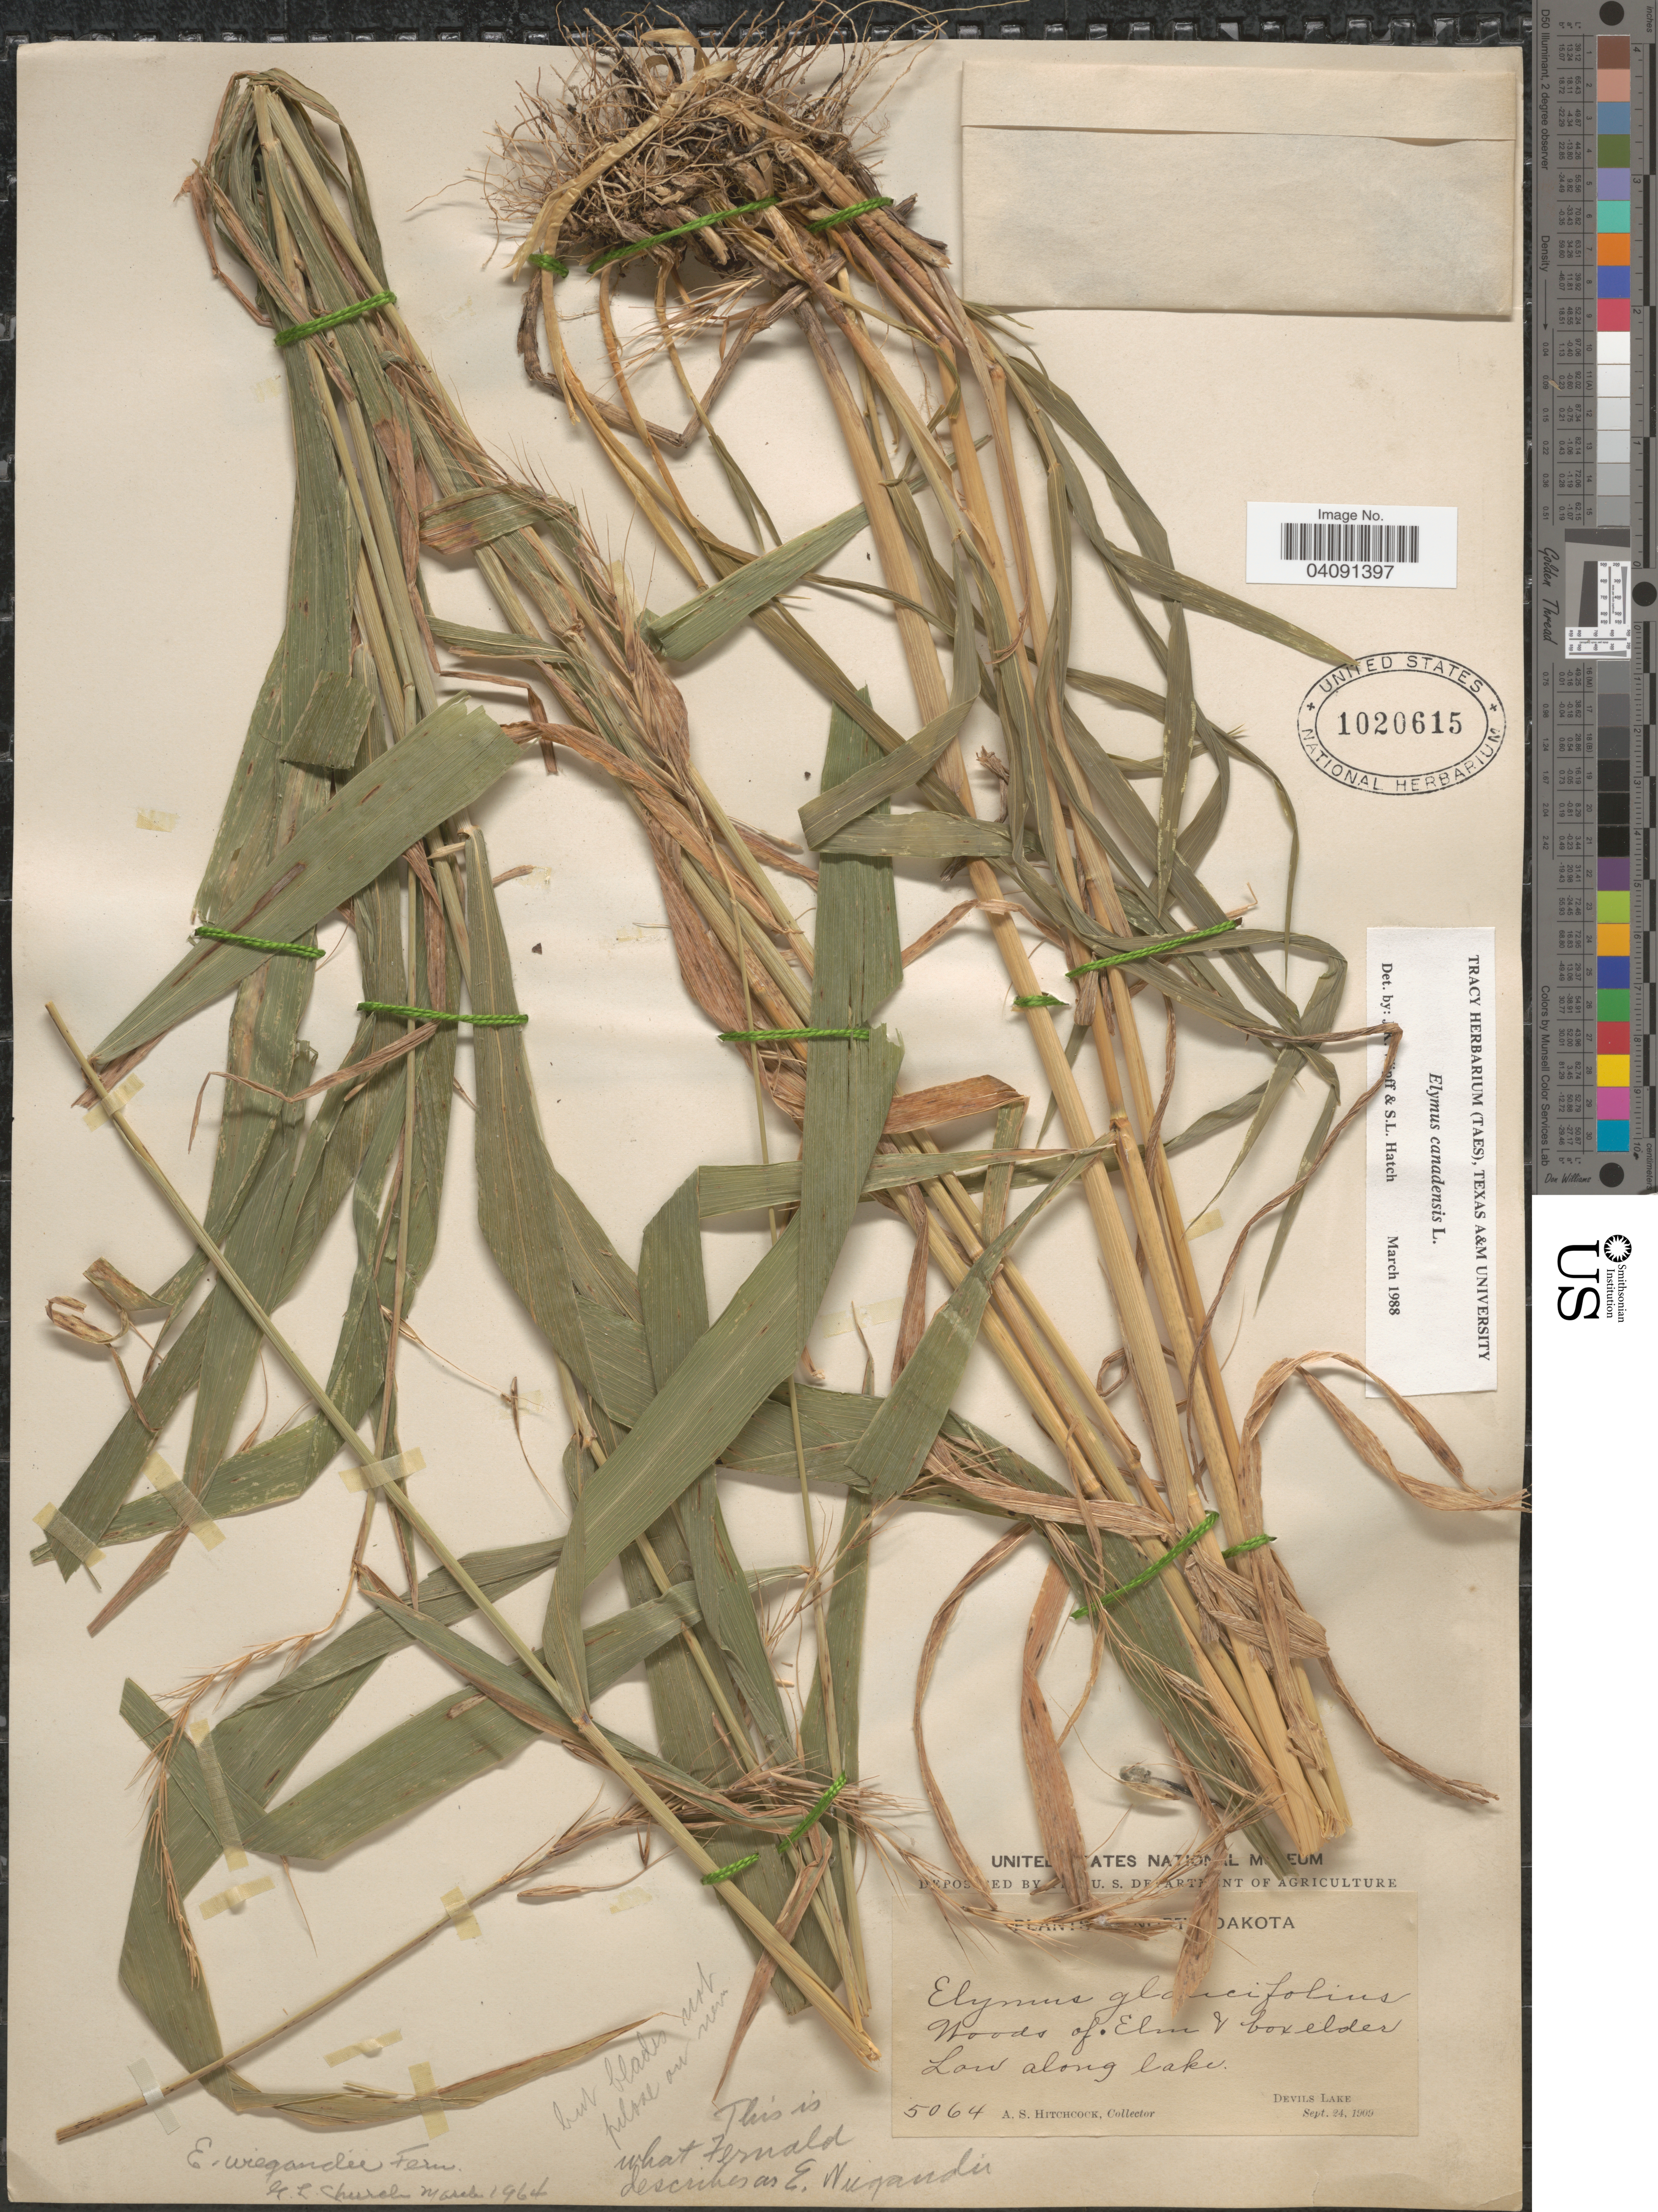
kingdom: Plantae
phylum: Tracheophyta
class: Liliopsida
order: Poales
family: Poaceae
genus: Elymus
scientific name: Elymus canadensis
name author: L.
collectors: A. S. Hitchcock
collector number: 5064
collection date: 1909-09-24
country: United States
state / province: North Dakota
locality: Woods of Elm & box elder. Low along lake. Devils Lake.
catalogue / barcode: US 1020615